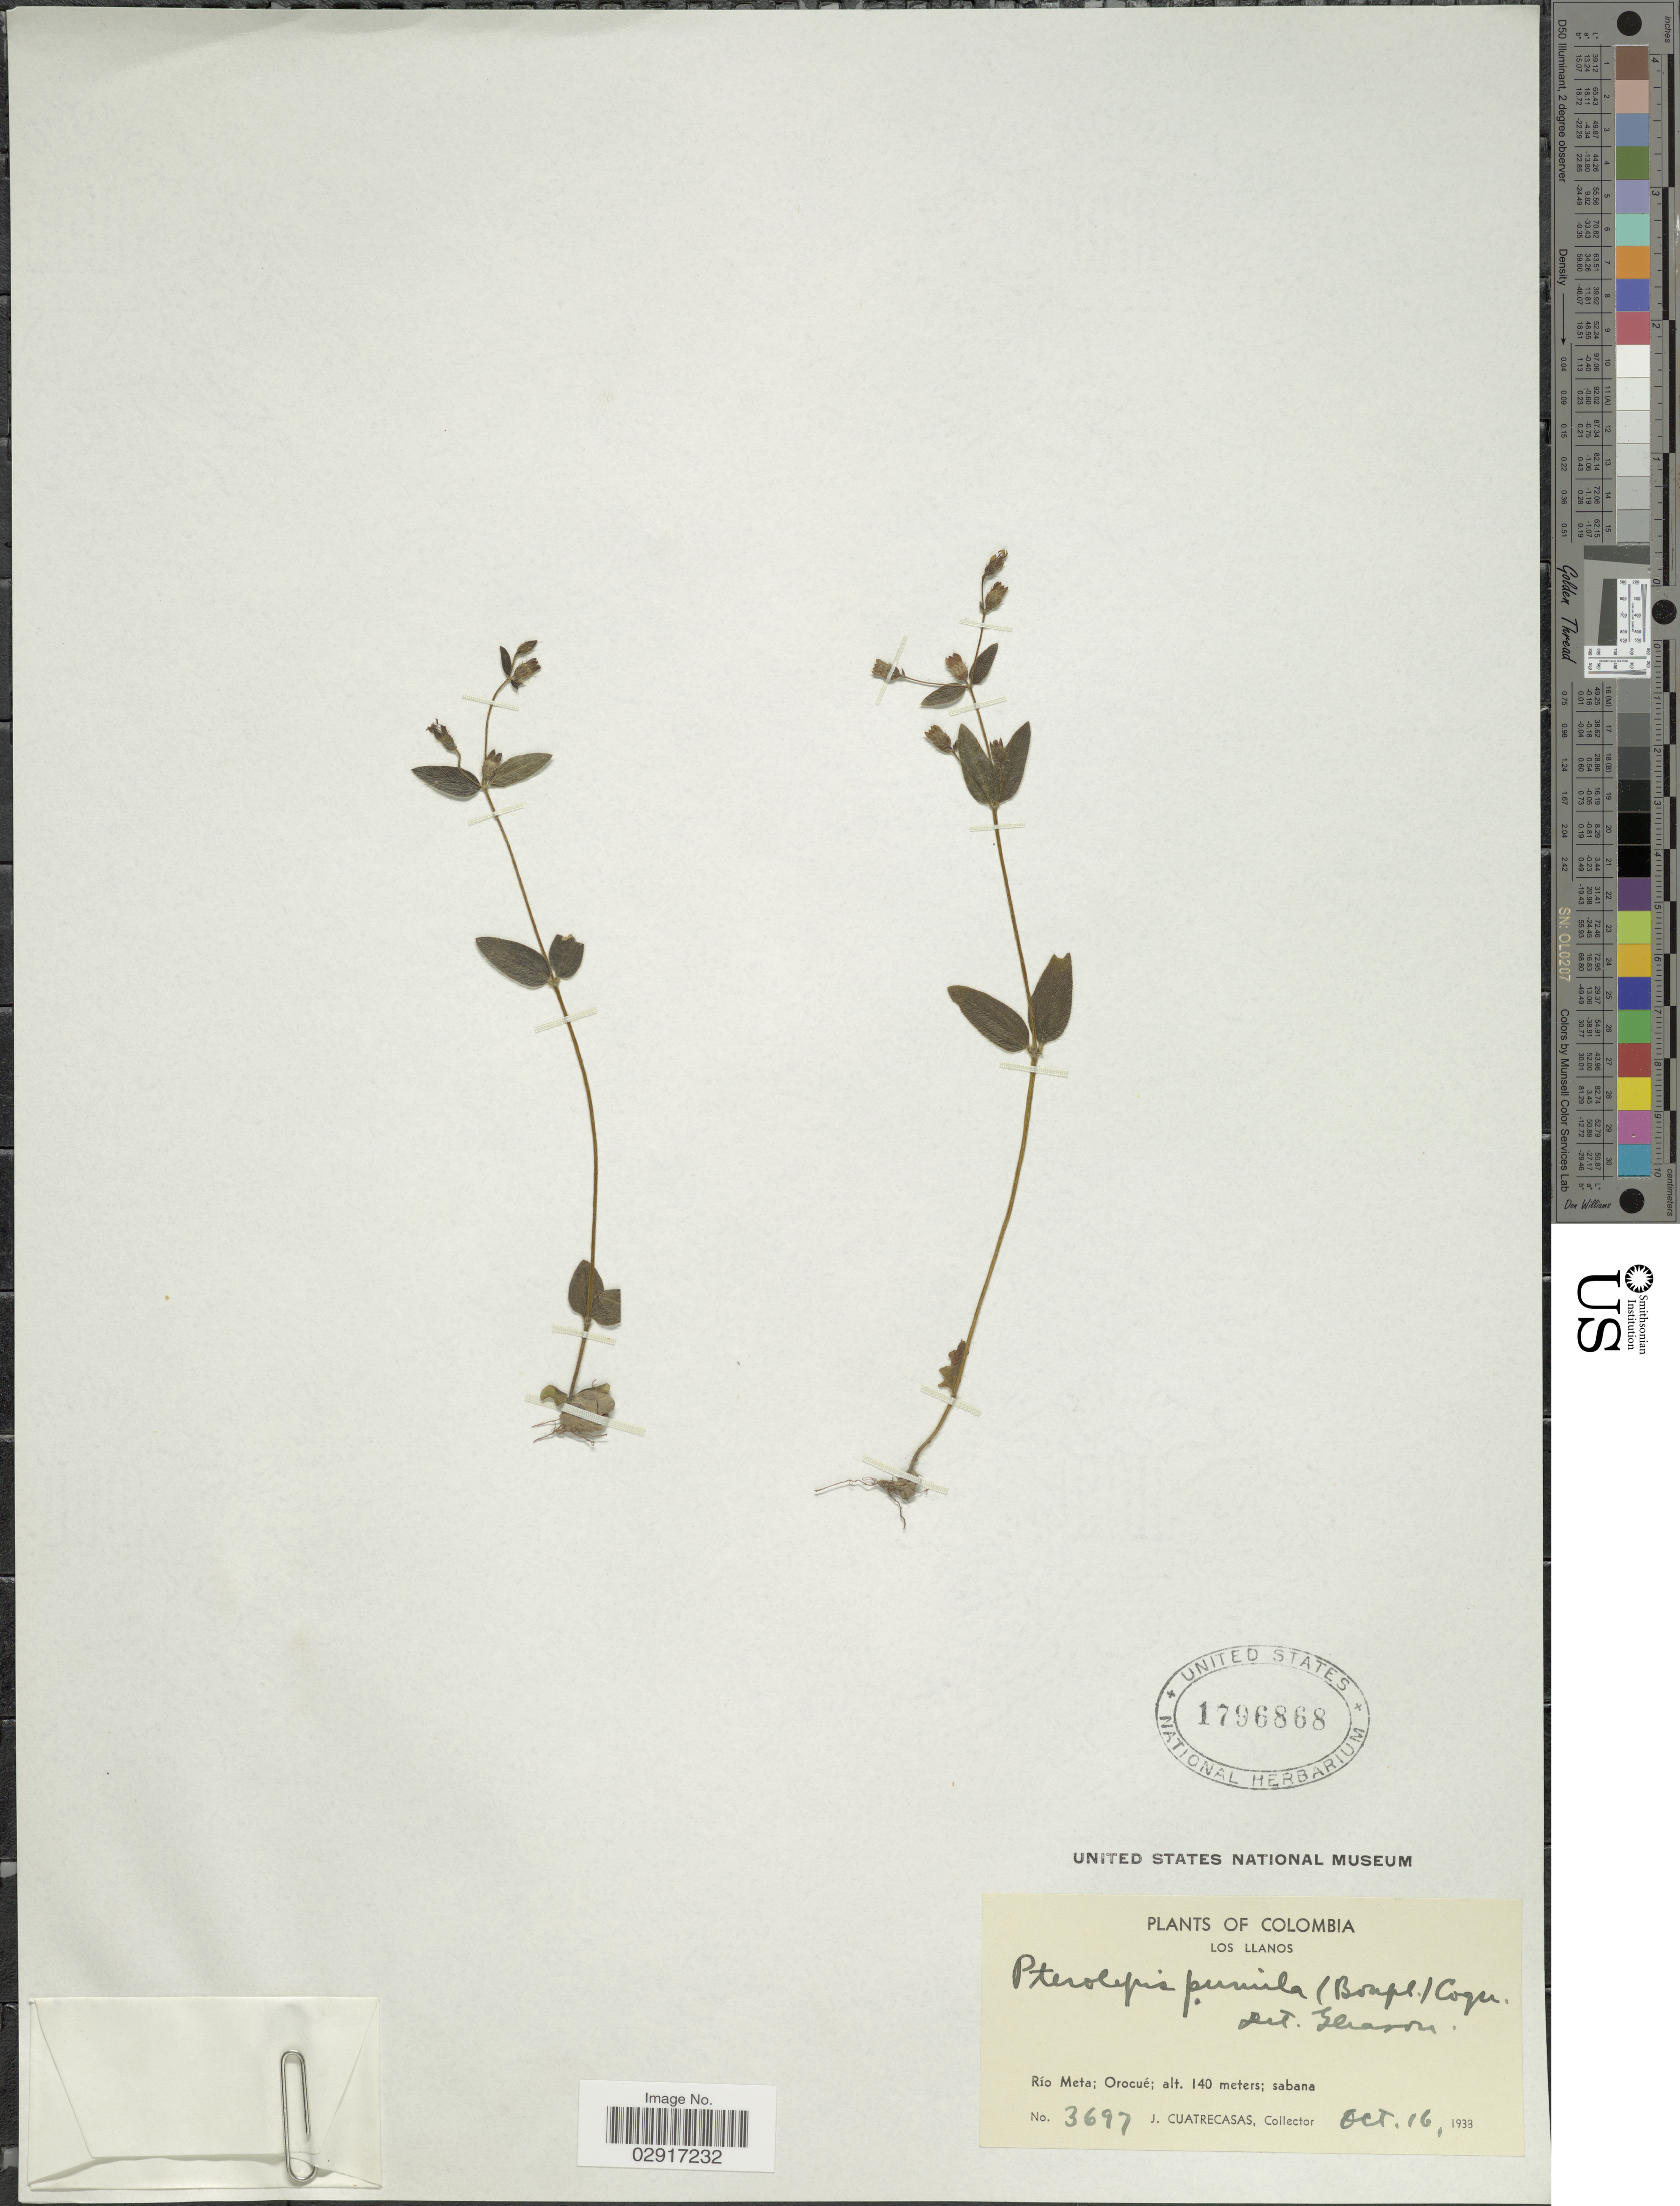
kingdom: Plantae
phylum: Tracheophyta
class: Magnoliopsida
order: Myrtales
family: Melastomataceae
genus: Pterolepis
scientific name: Pterolepis pumila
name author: (Bonpl.) DC. ex Crueg.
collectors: J. Cuatrecasas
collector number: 3697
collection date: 1933-10-16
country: Colombia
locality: Los Llanos. Río Meta; Orocué.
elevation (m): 140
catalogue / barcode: US 1796868